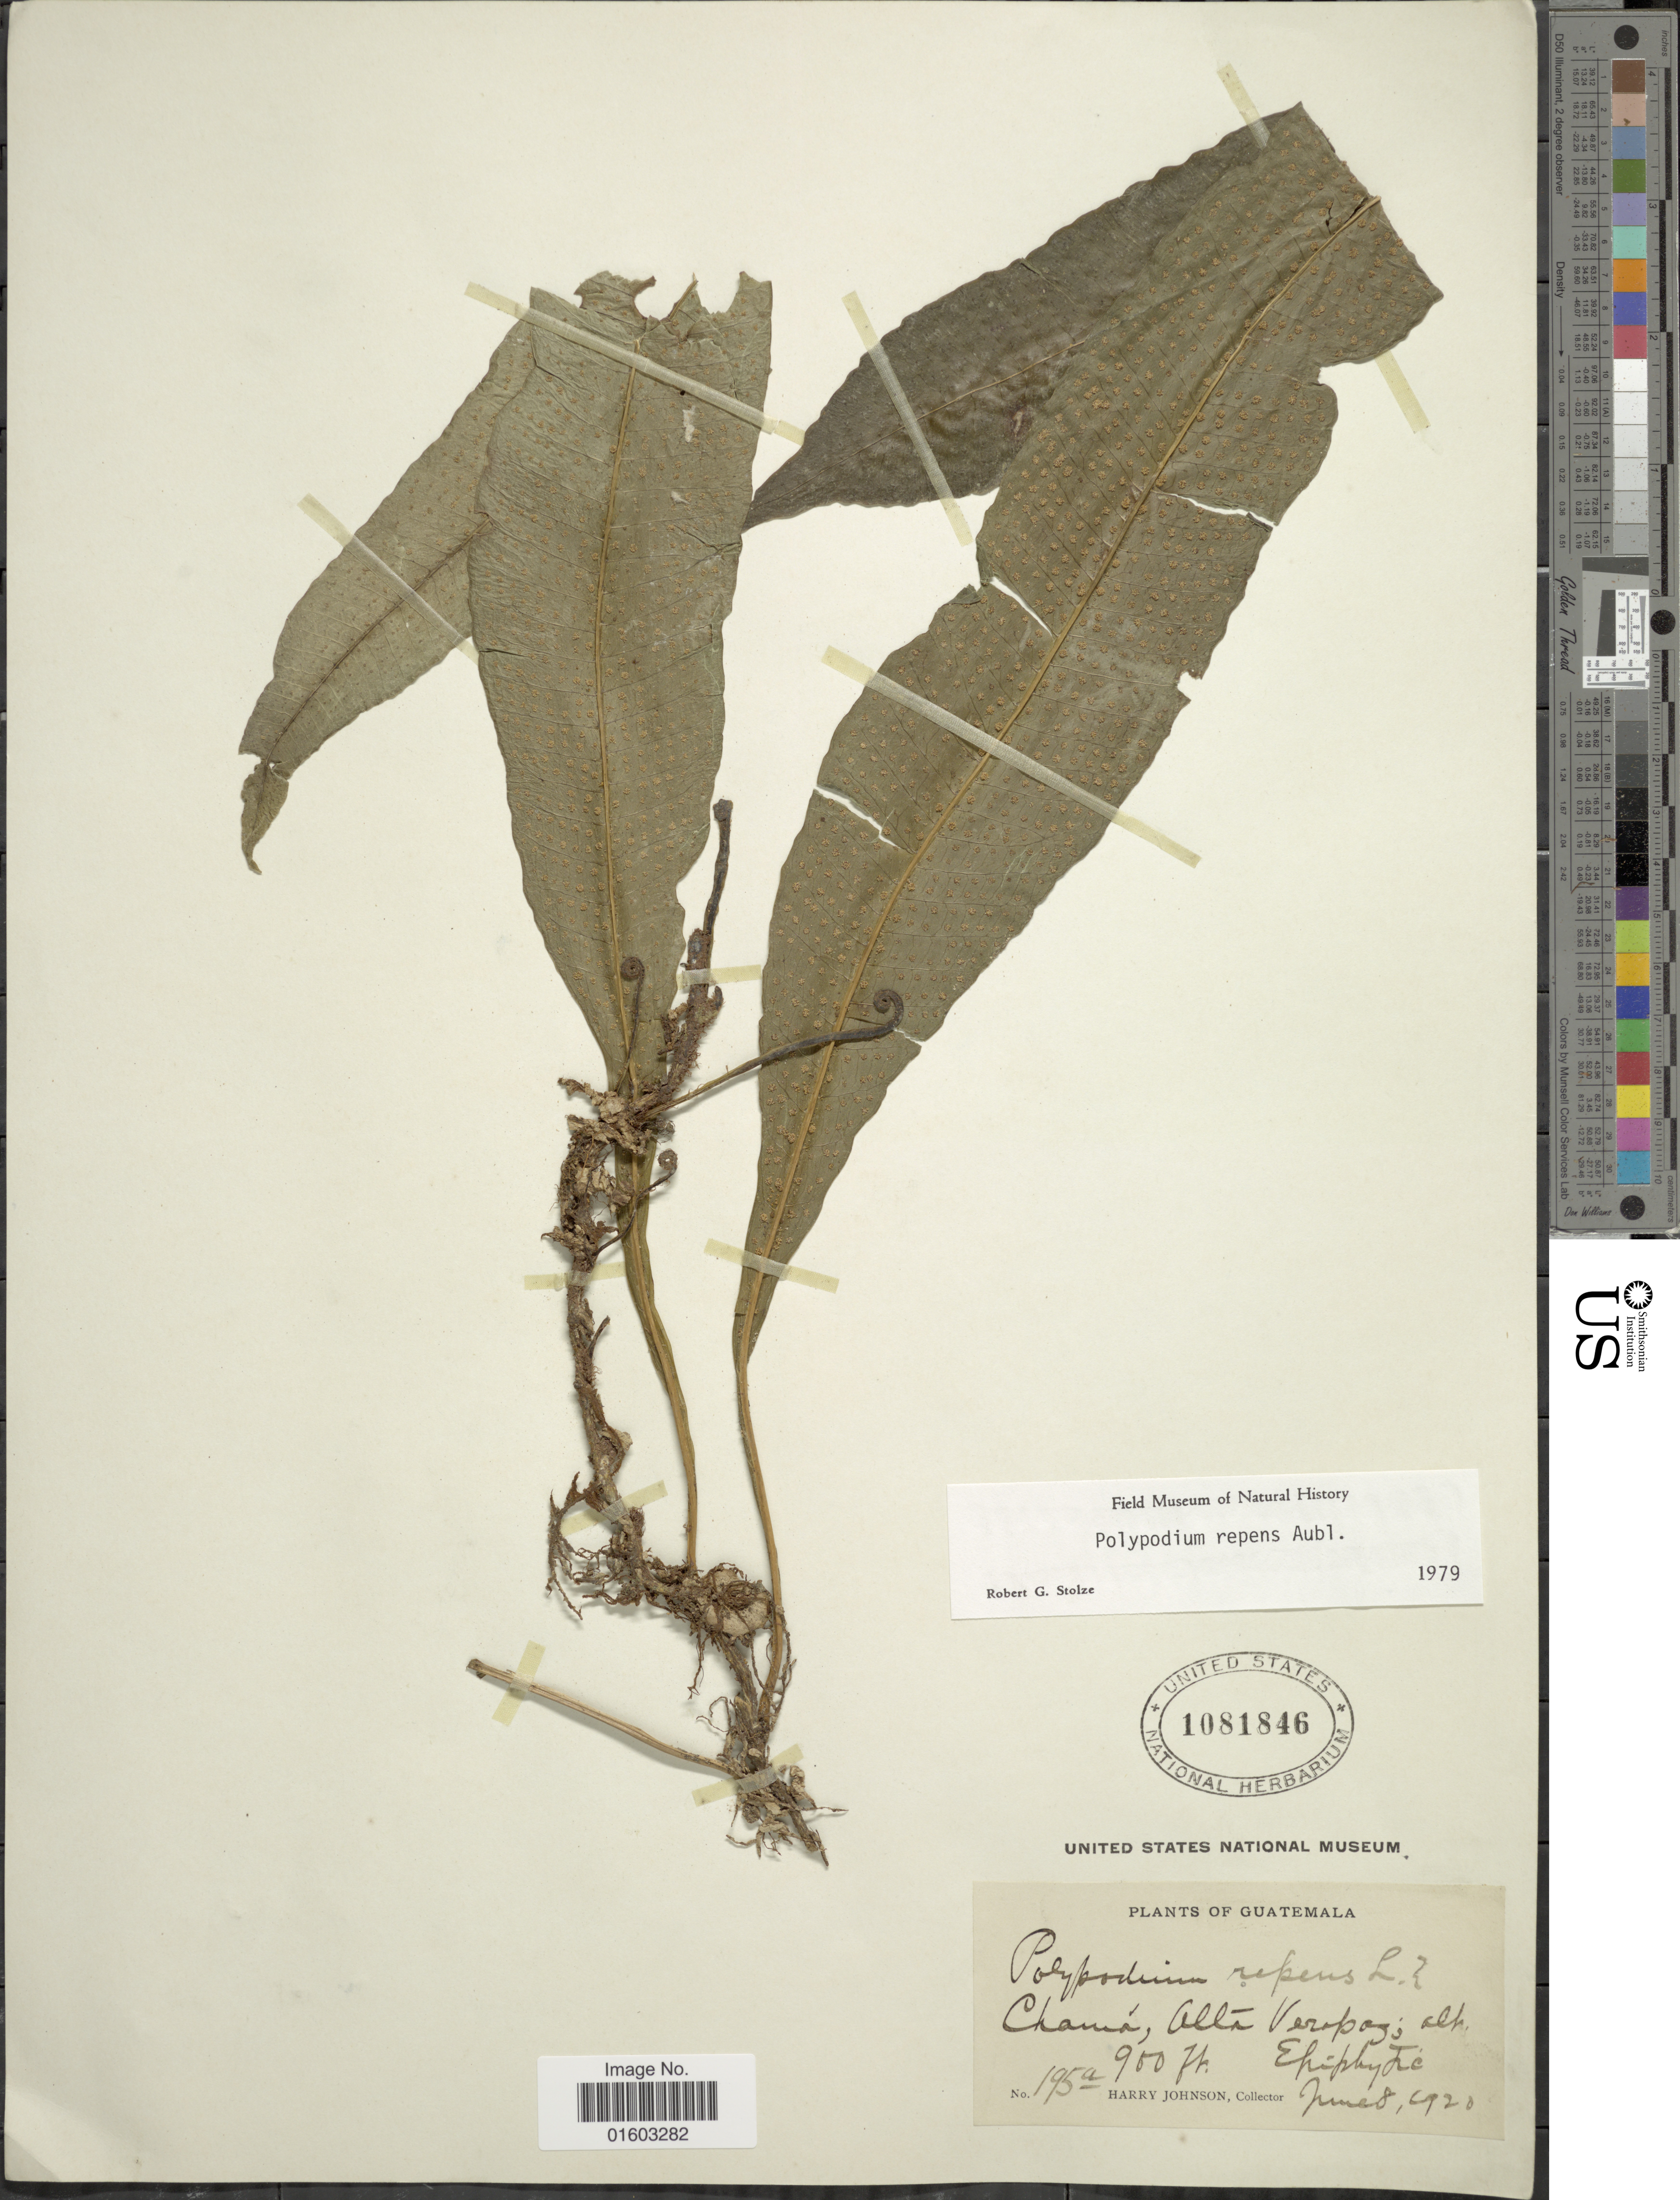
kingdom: Plantae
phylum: Tracheophyta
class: Polypodiopsida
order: Polypodiales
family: Polypodiaceae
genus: Campyloneurum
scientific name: Campyloneurum repens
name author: (Aubl.) C. Presl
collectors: H. Johnson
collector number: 195a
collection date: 1920-06-08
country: Guatemala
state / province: Alta Verapaz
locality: Chama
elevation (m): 274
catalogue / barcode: US 1081846